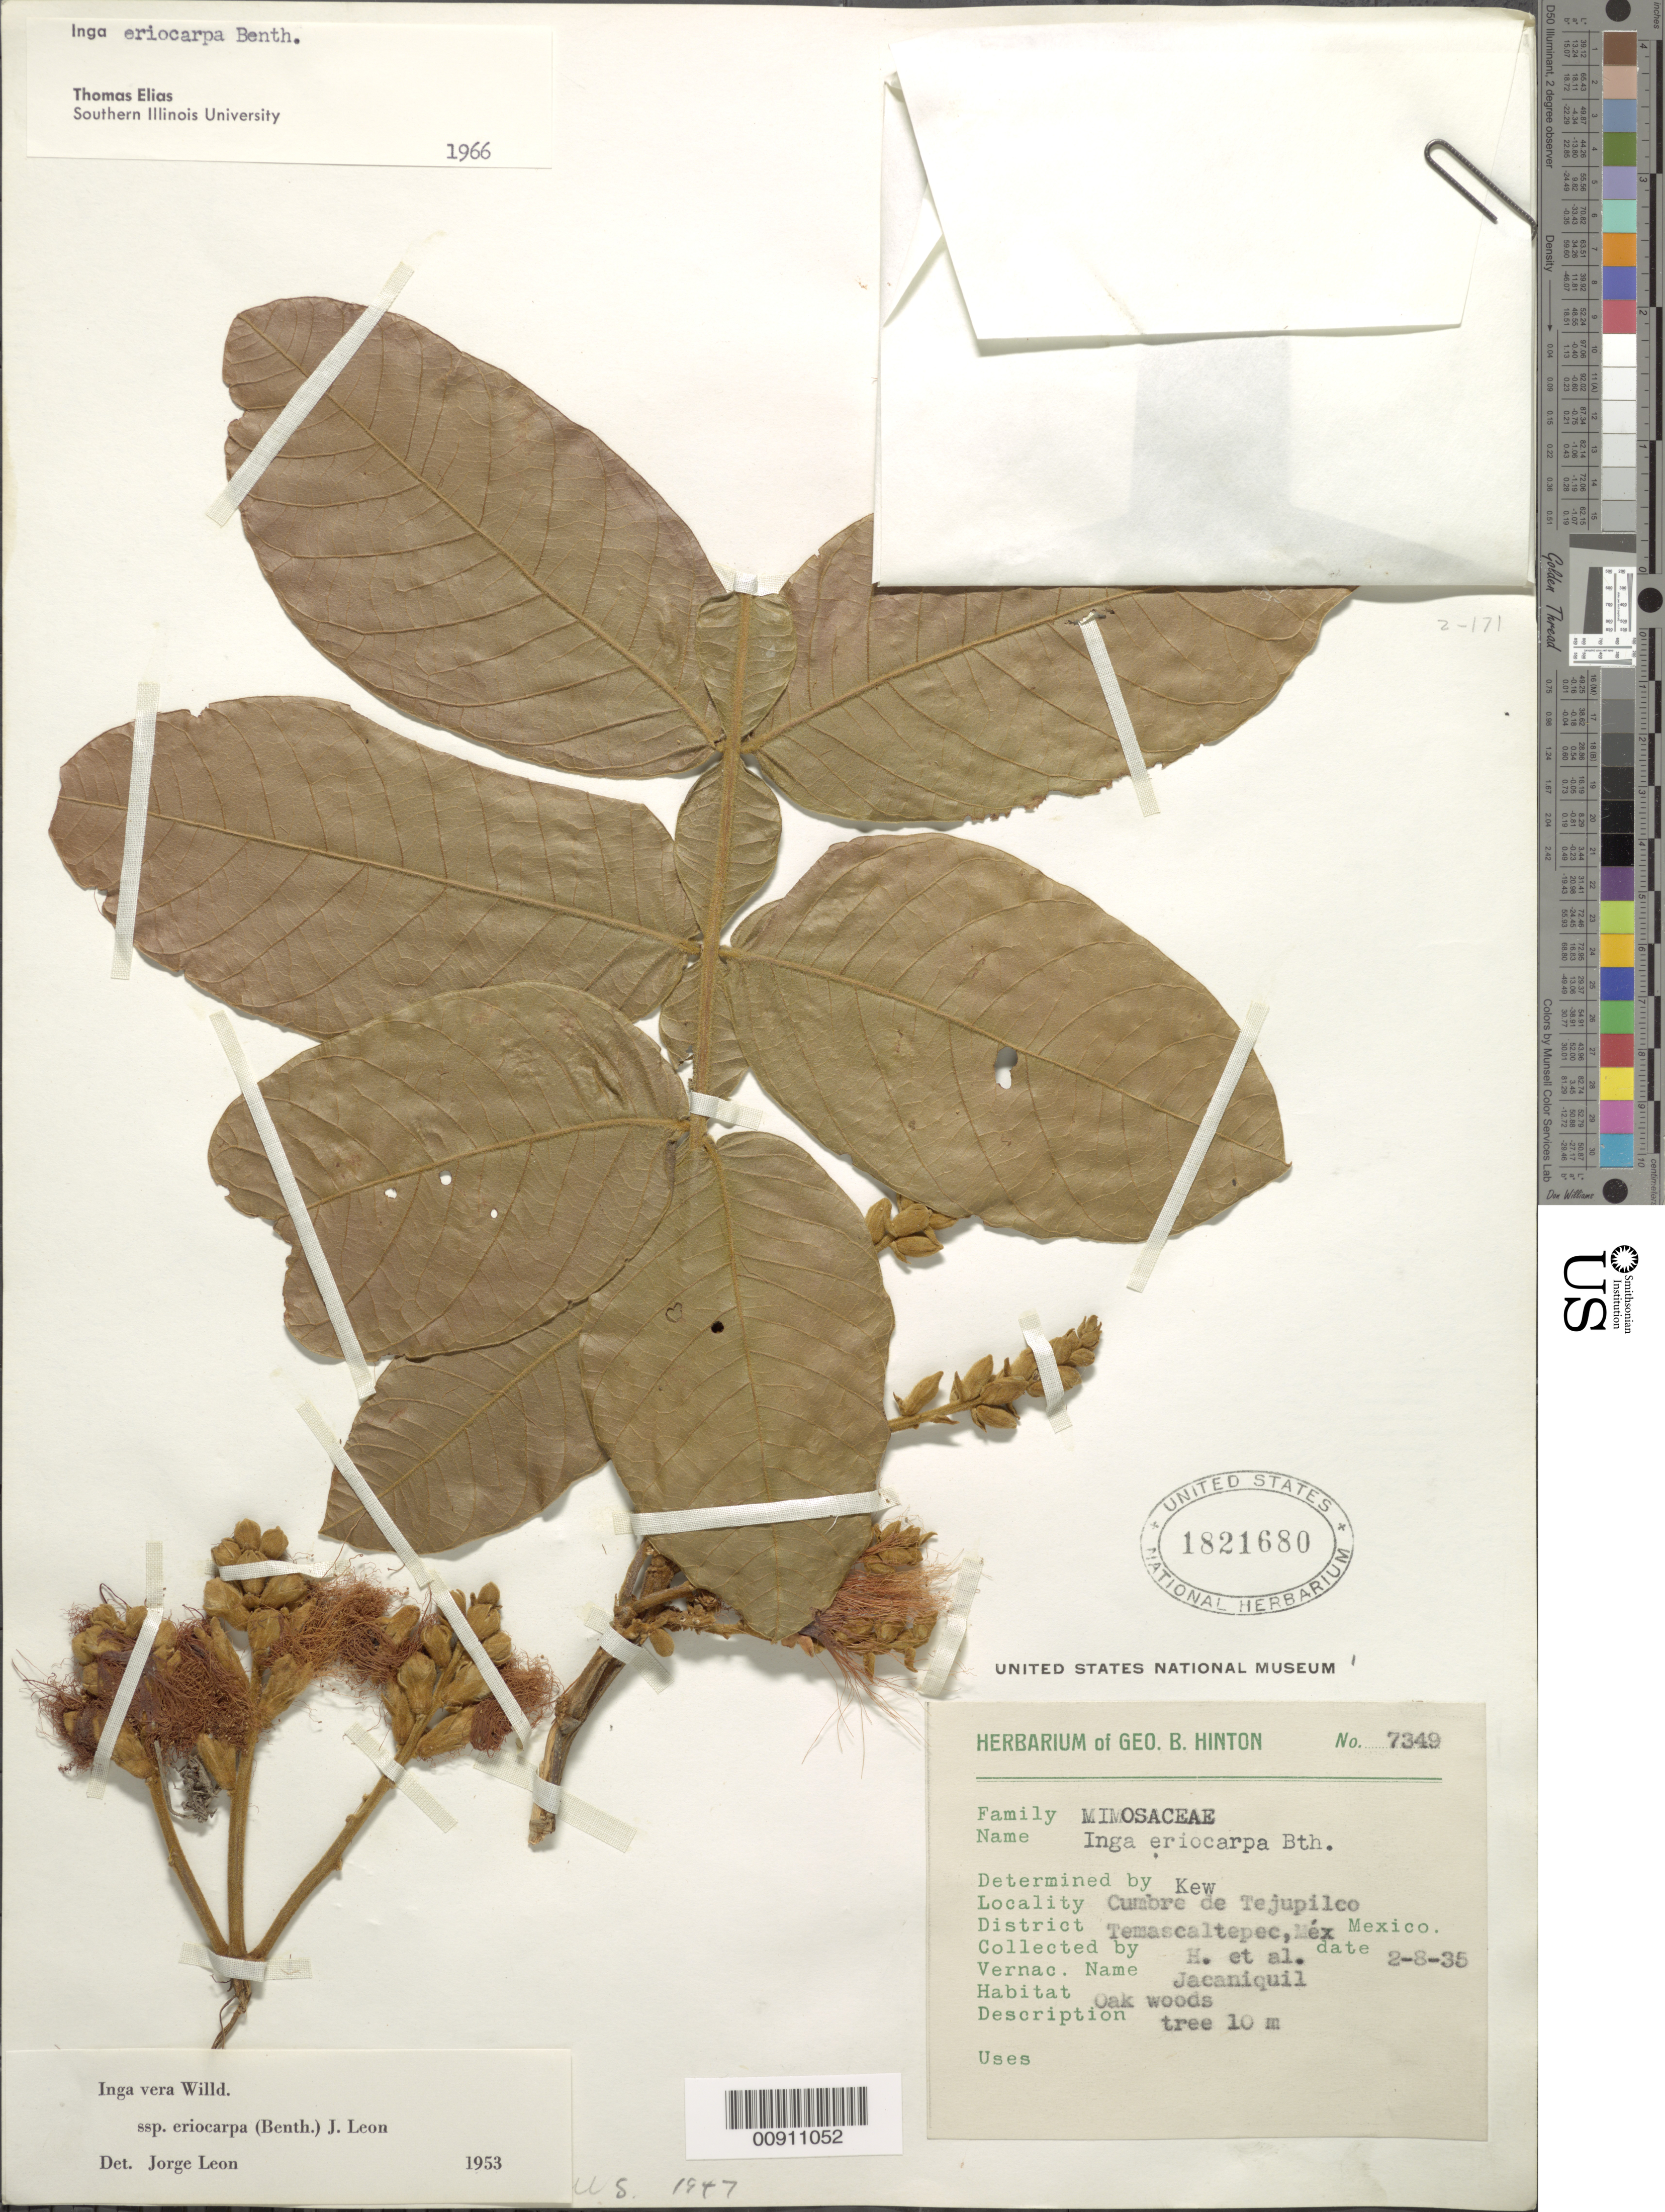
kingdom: Plantae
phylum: Tracheophyta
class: Magnoliopsida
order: Fabales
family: Fabaceae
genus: Inga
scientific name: Inga vera subsp. eriocarpa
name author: (Benth.) J. León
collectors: G. B. Hinton & et al.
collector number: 7349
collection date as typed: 08 Feb 1935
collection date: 1935-02-08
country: Mexico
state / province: México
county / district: Temascaltepec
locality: Cumbre de Tejupilco, District Temascaltepec, State of Mexico.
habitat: Oak woods.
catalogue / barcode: US 1821680